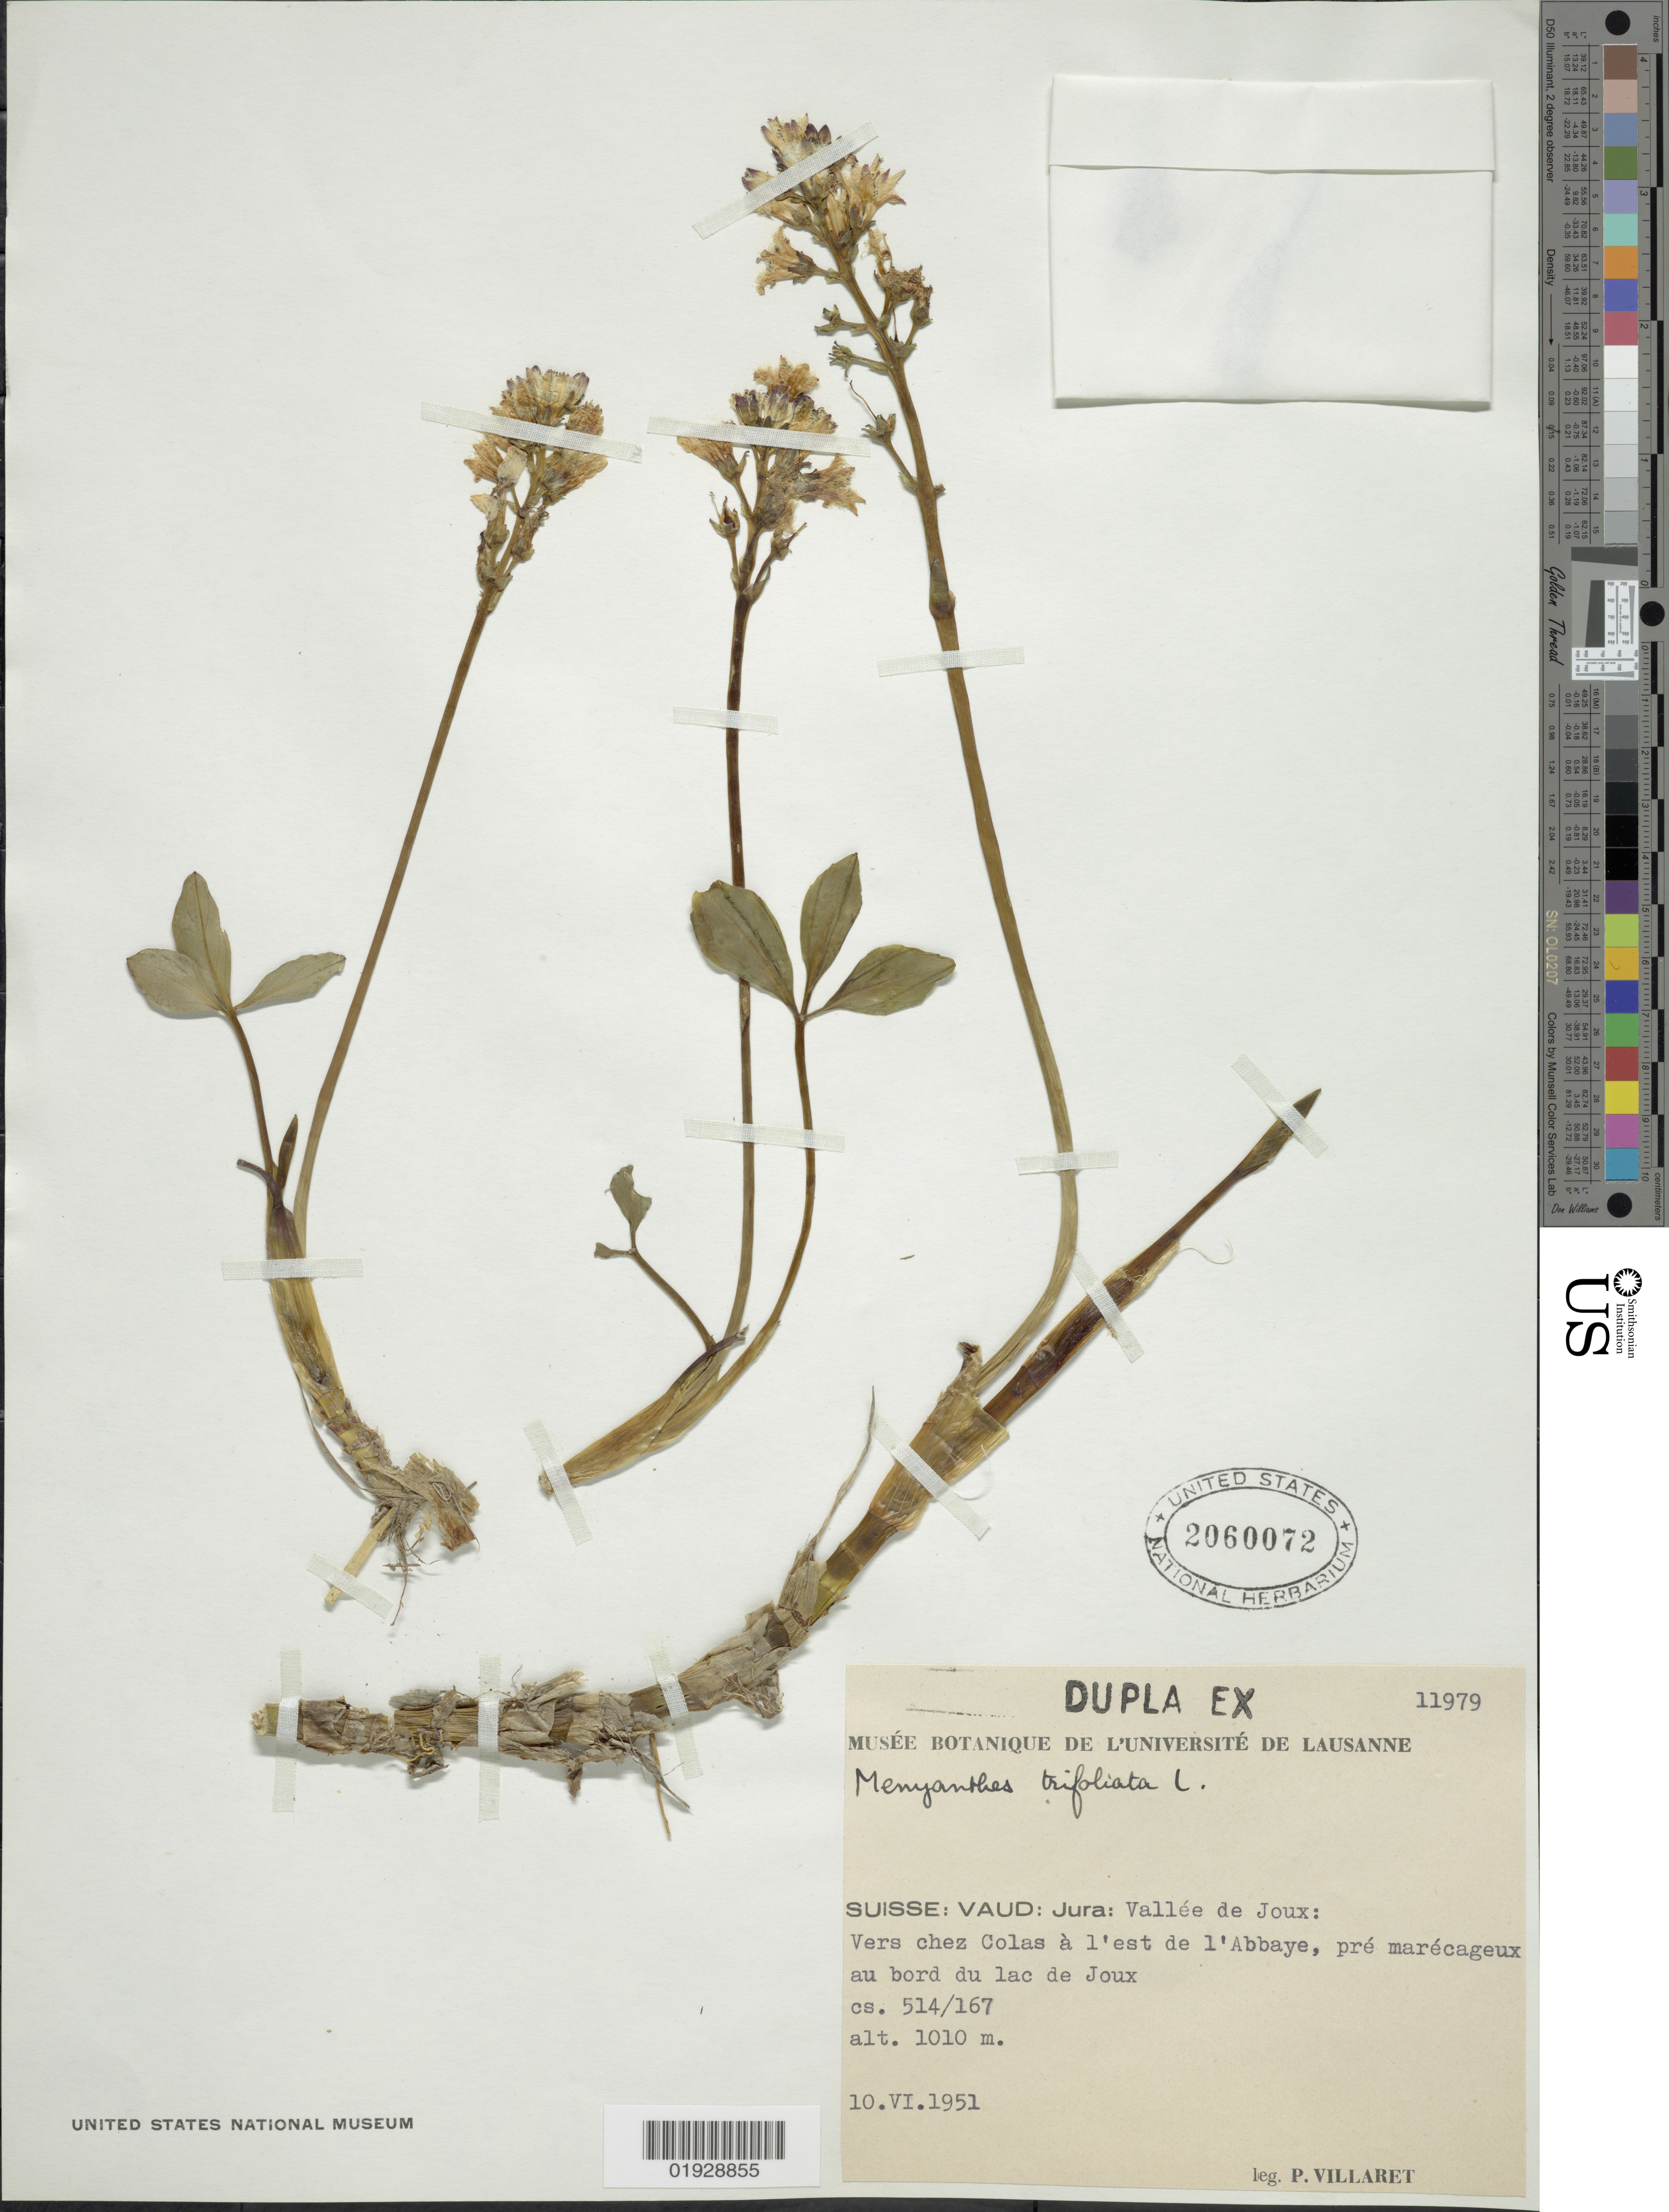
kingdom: Plantae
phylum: Tracheophyta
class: Magnoliopsida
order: Asterales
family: Menyanthaceae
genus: Menyanthes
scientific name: Menyanthes trifoliata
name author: L.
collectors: P. Villaret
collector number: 11979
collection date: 1951-06-10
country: Switzerland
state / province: Vaud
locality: Suisse: Jura: Vallée de Joux: Vers chez Colas à l'est de l'Abbaye, pré marécageux au bord du lac de Joux cs. 514/167.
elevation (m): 1010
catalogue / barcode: US 2060072